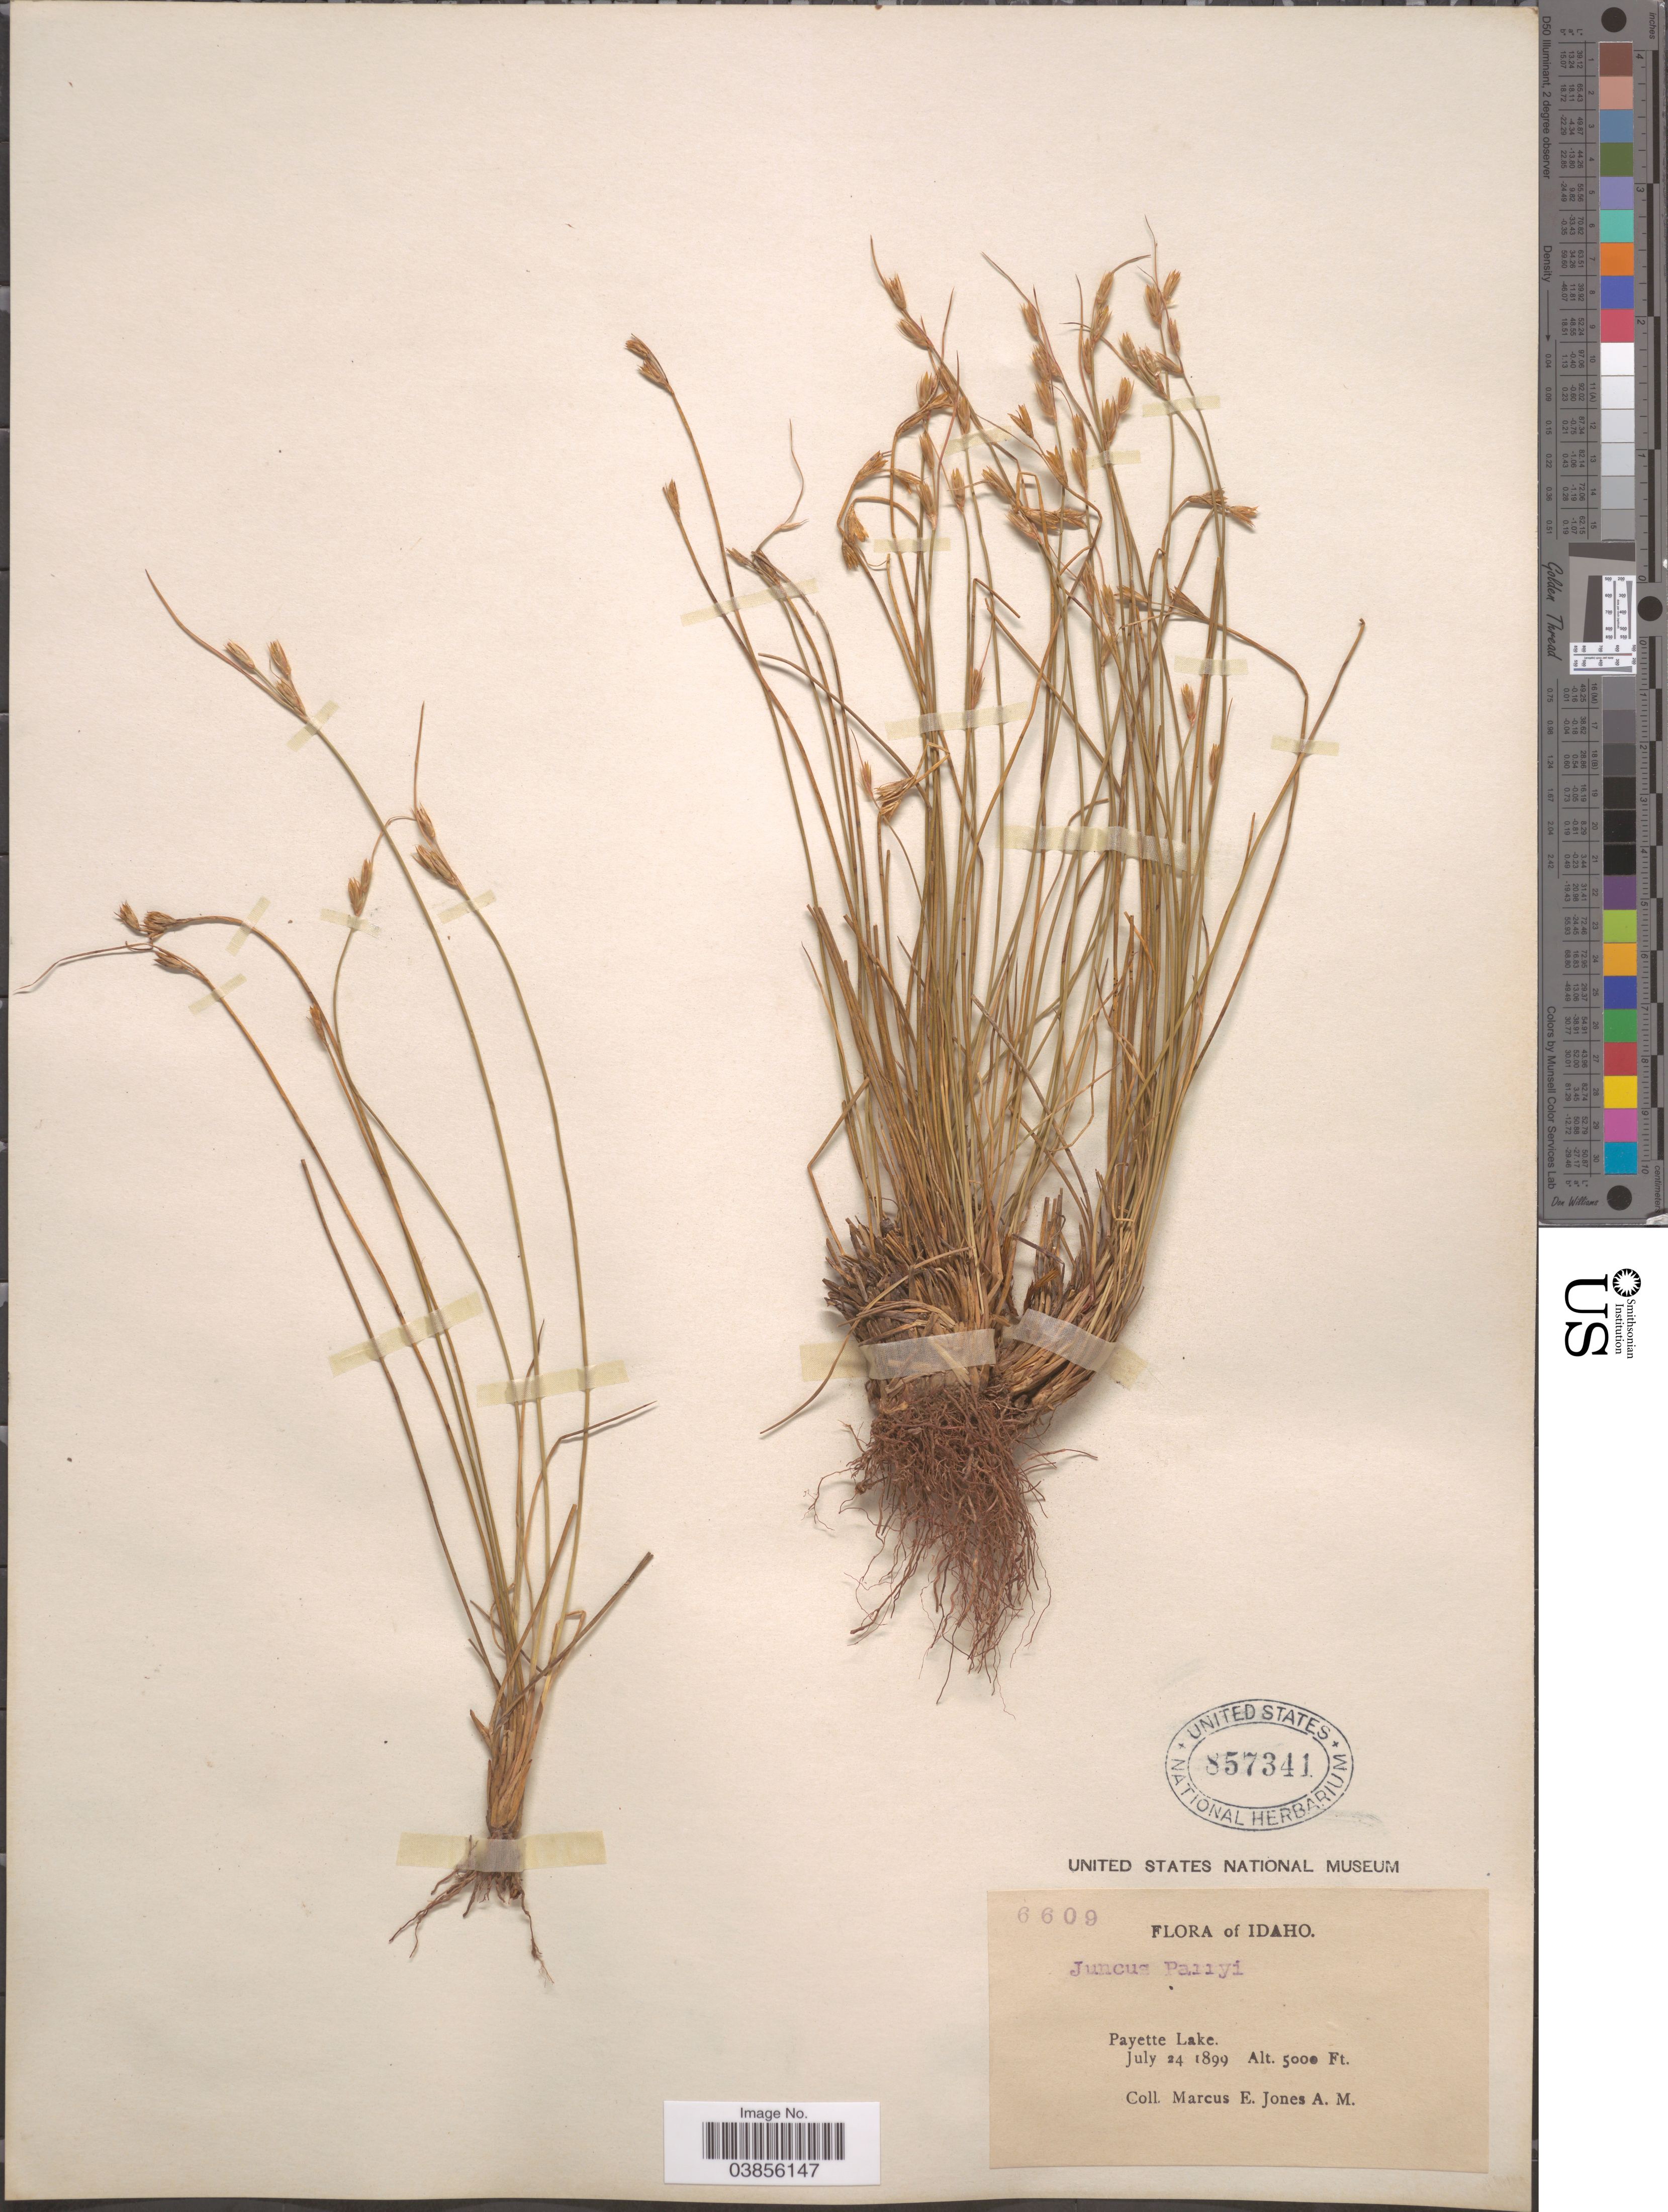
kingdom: Plantae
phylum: Tracheophyta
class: Liliopsida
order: Poales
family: Juncaceae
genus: Juncus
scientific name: Juncus parryi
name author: Engelm.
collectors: M. E. Jones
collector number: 6609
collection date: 1899-07-24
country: United States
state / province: Idaho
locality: Payette Lake.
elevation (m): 1524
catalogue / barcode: US 857341